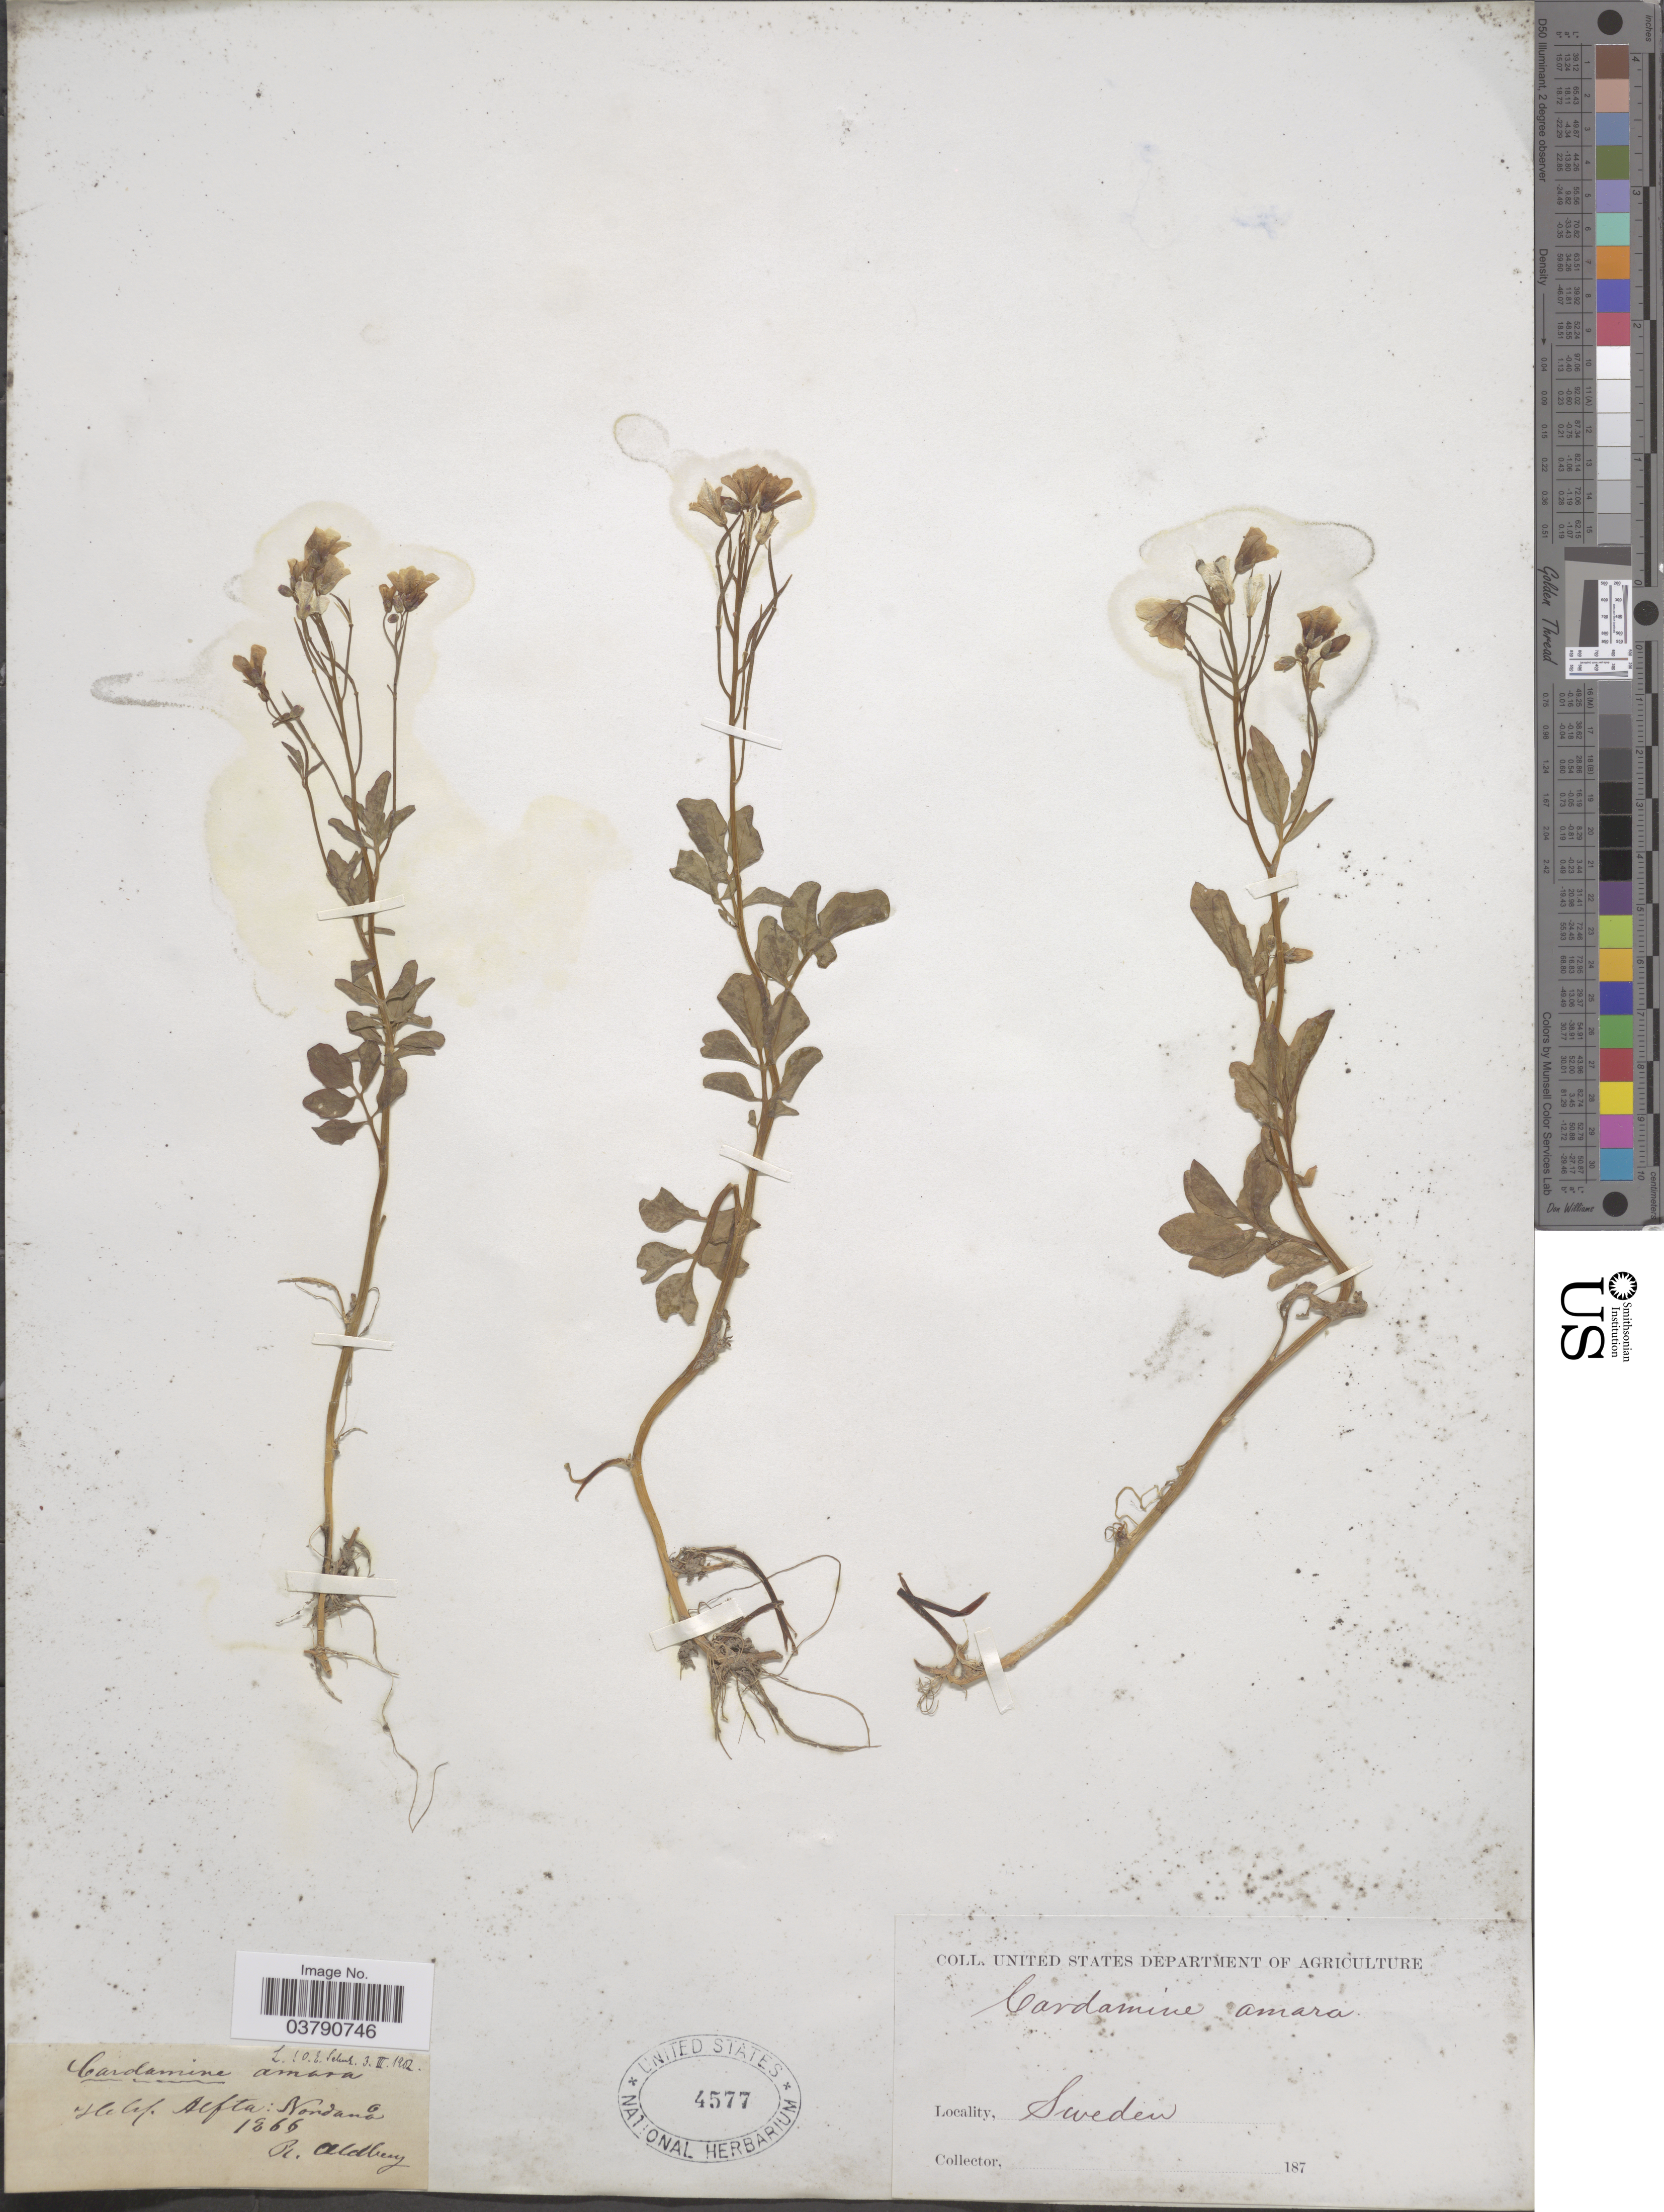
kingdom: Plantae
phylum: Tracheophyta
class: Magnoliopsida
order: Brassicales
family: Brassicaceae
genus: Cardamine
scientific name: Cardamine amara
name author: L.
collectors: R. Oldberg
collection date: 1866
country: Sweden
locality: Helsl. Alfta: Nordanå.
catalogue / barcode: US 4577